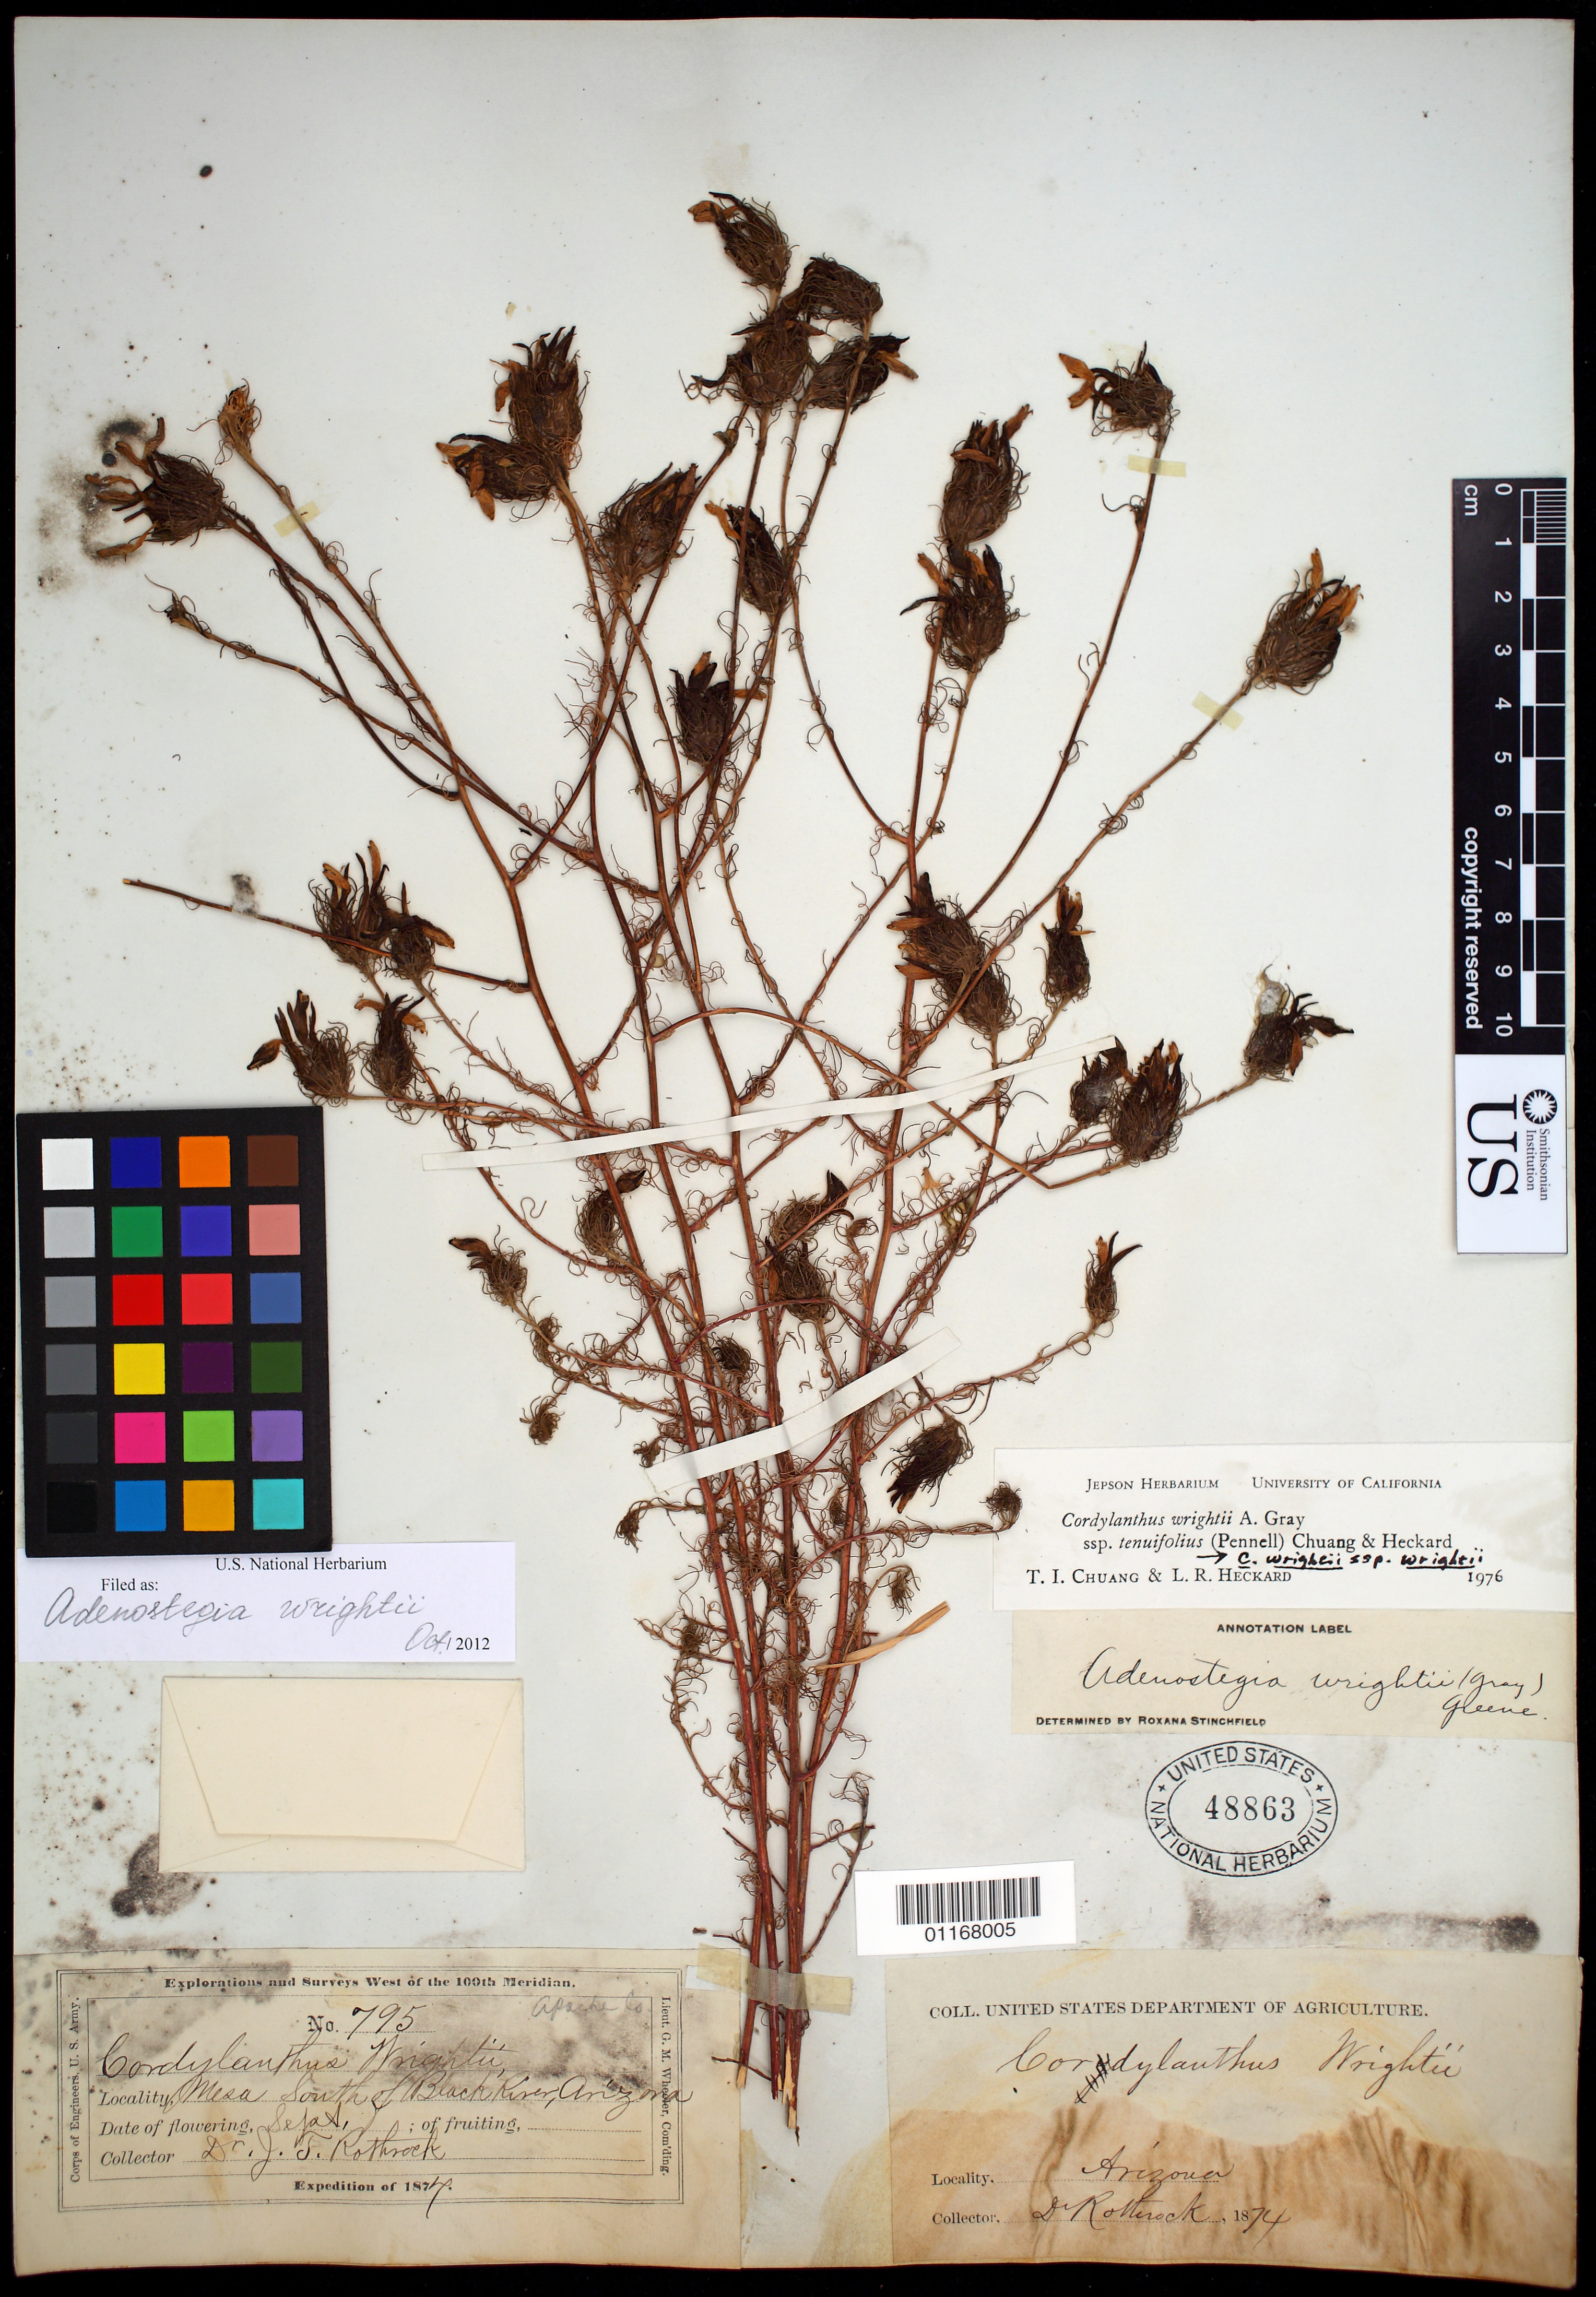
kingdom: Plantae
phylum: Tracheophyta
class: Magnoliopsida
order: Lamiales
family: Orobanchaceae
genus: Cordylanthus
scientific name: Cordylanthus wrightii subsp. wrightii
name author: A. Gray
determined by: Barringer, K. A.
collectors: J. T. Rothrock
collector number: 795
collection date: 1874-09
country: United States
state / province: Arizona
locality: Mesa, South of Black River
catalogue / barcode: US 48863